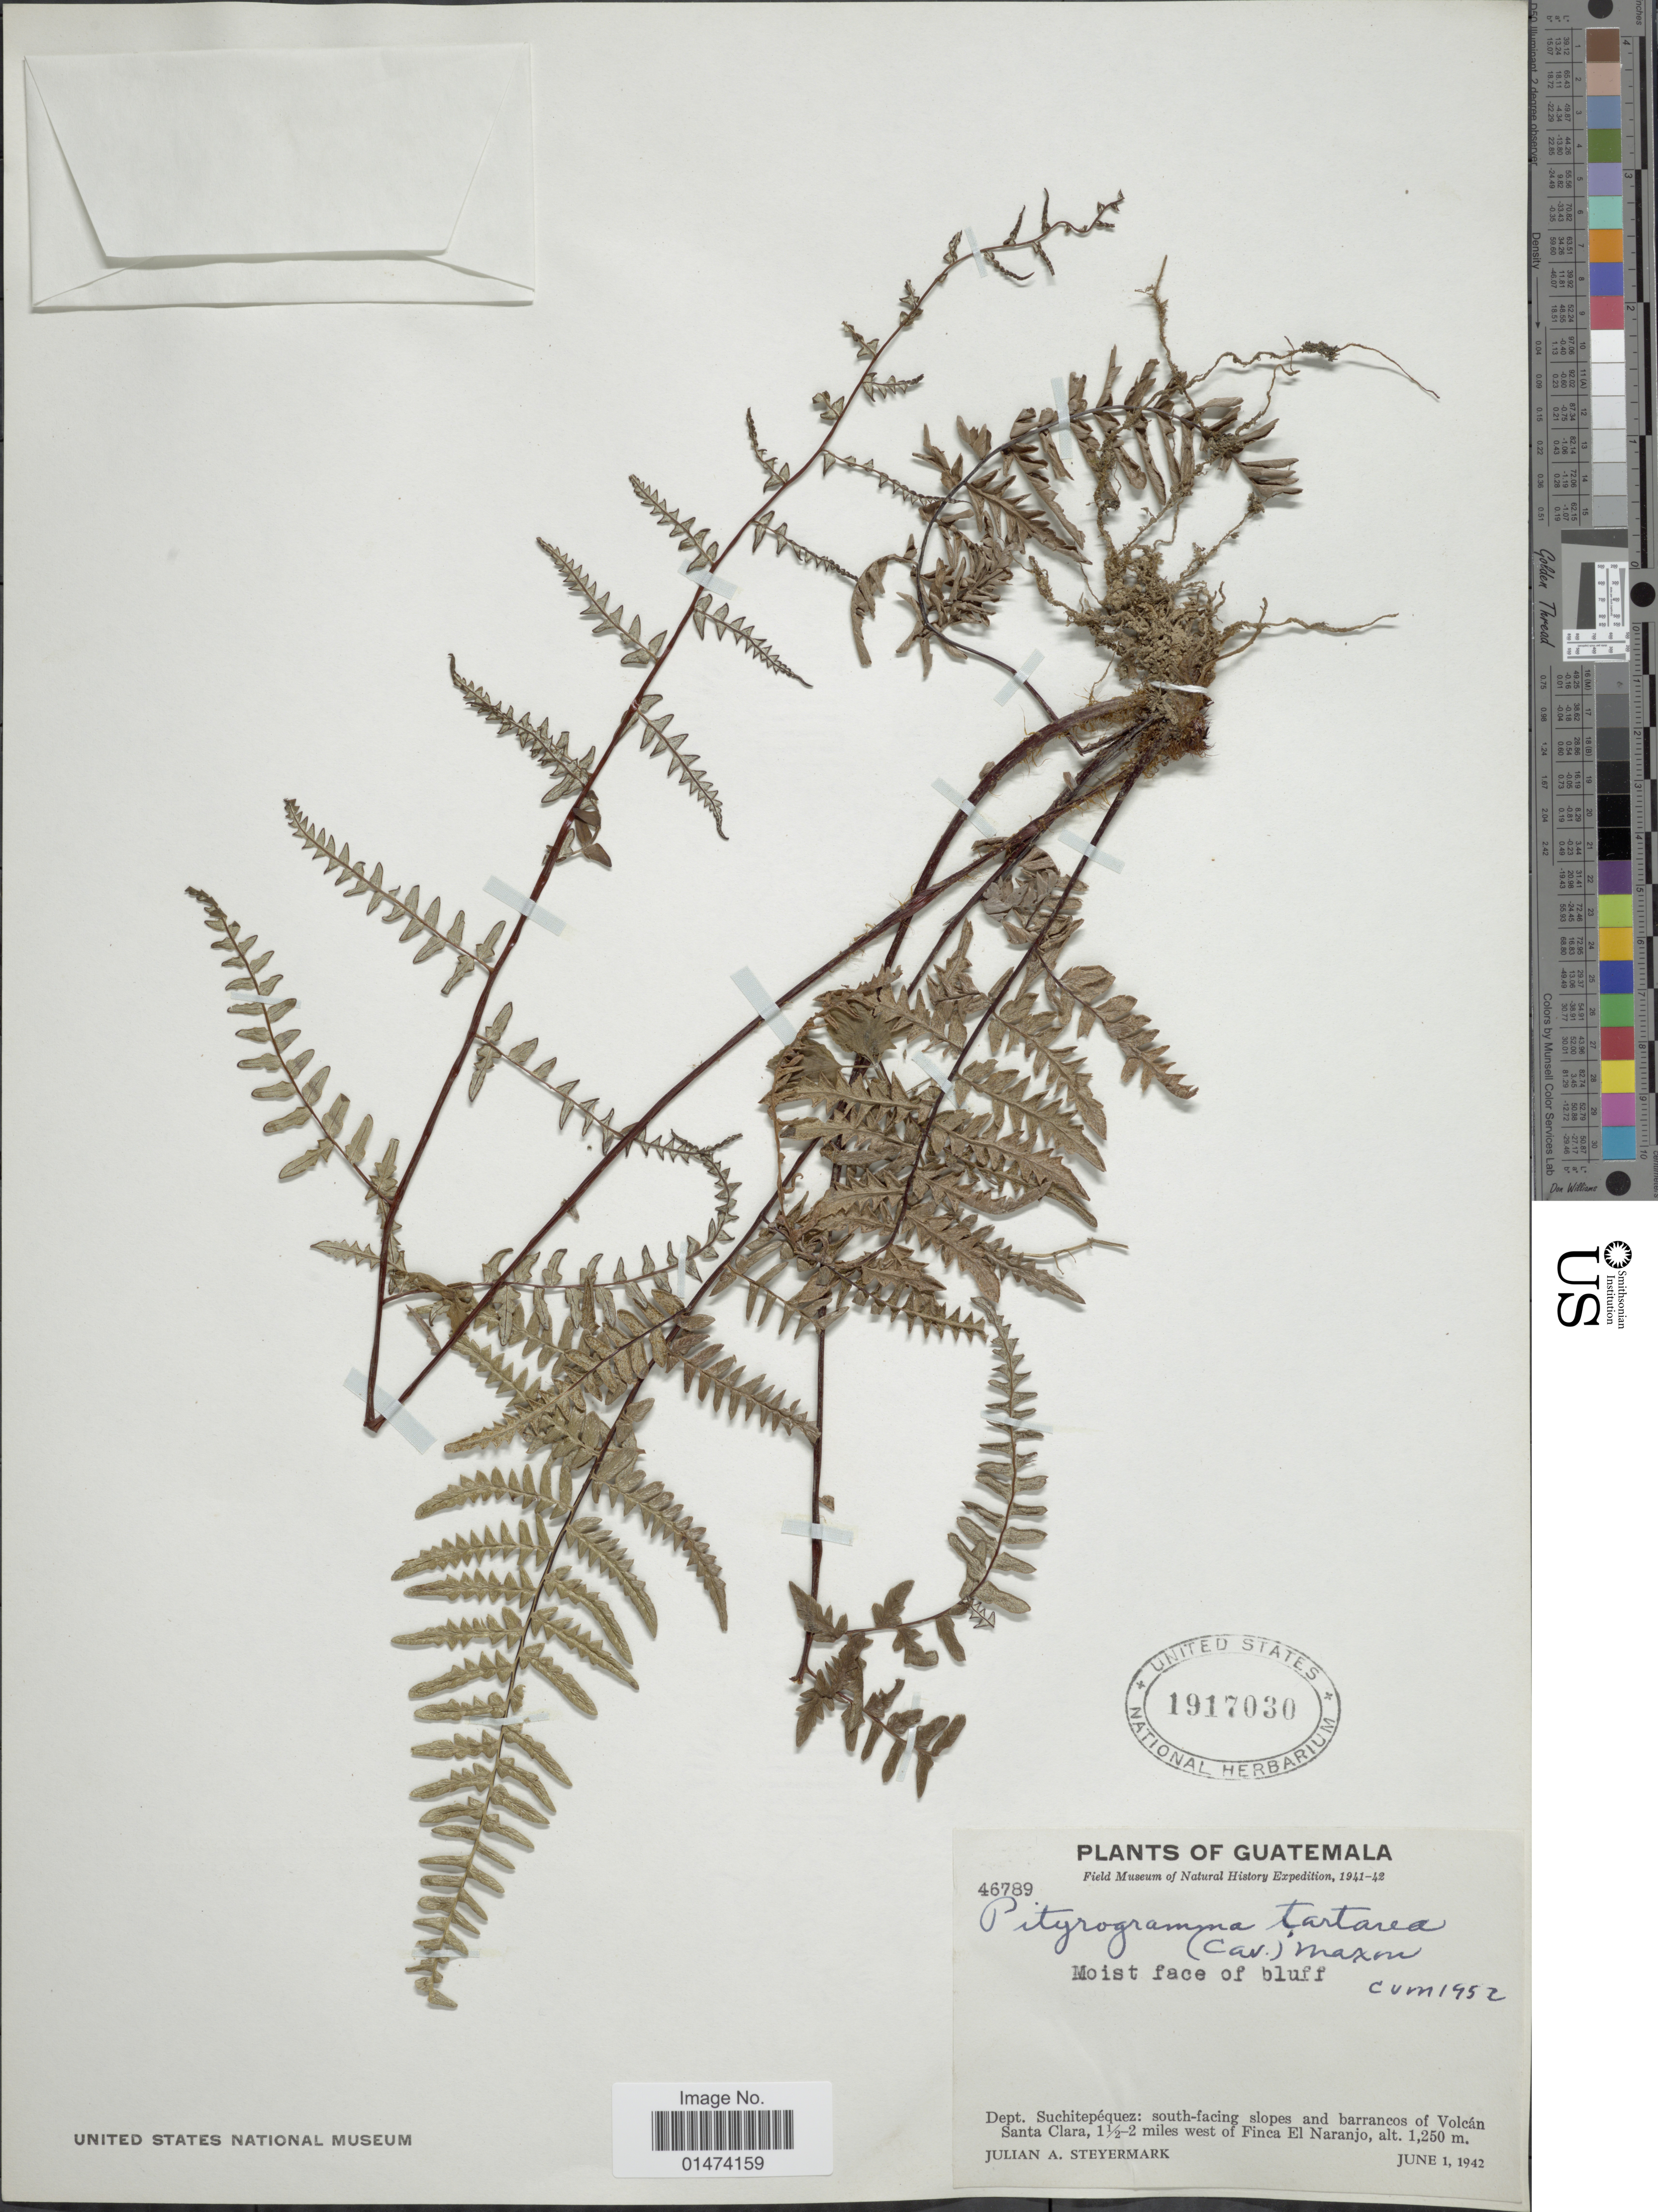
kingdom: Plantae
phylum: Tracheophyta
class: Polypodiopsida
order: Polypodiales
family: Pteridaceae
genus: Pityrogramma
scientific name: Pityrogramma tartarea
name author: (Cav.) Maxon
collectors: J. Steyermark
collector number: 46789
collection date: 1942-06-01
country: Guatemala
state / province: Suchitepéquez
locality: South-facing slopes and barrancos of Volcan Santa Clara, 1.5-2 west of Finca El Naranjo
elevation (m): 1250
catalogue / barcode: US 1917030